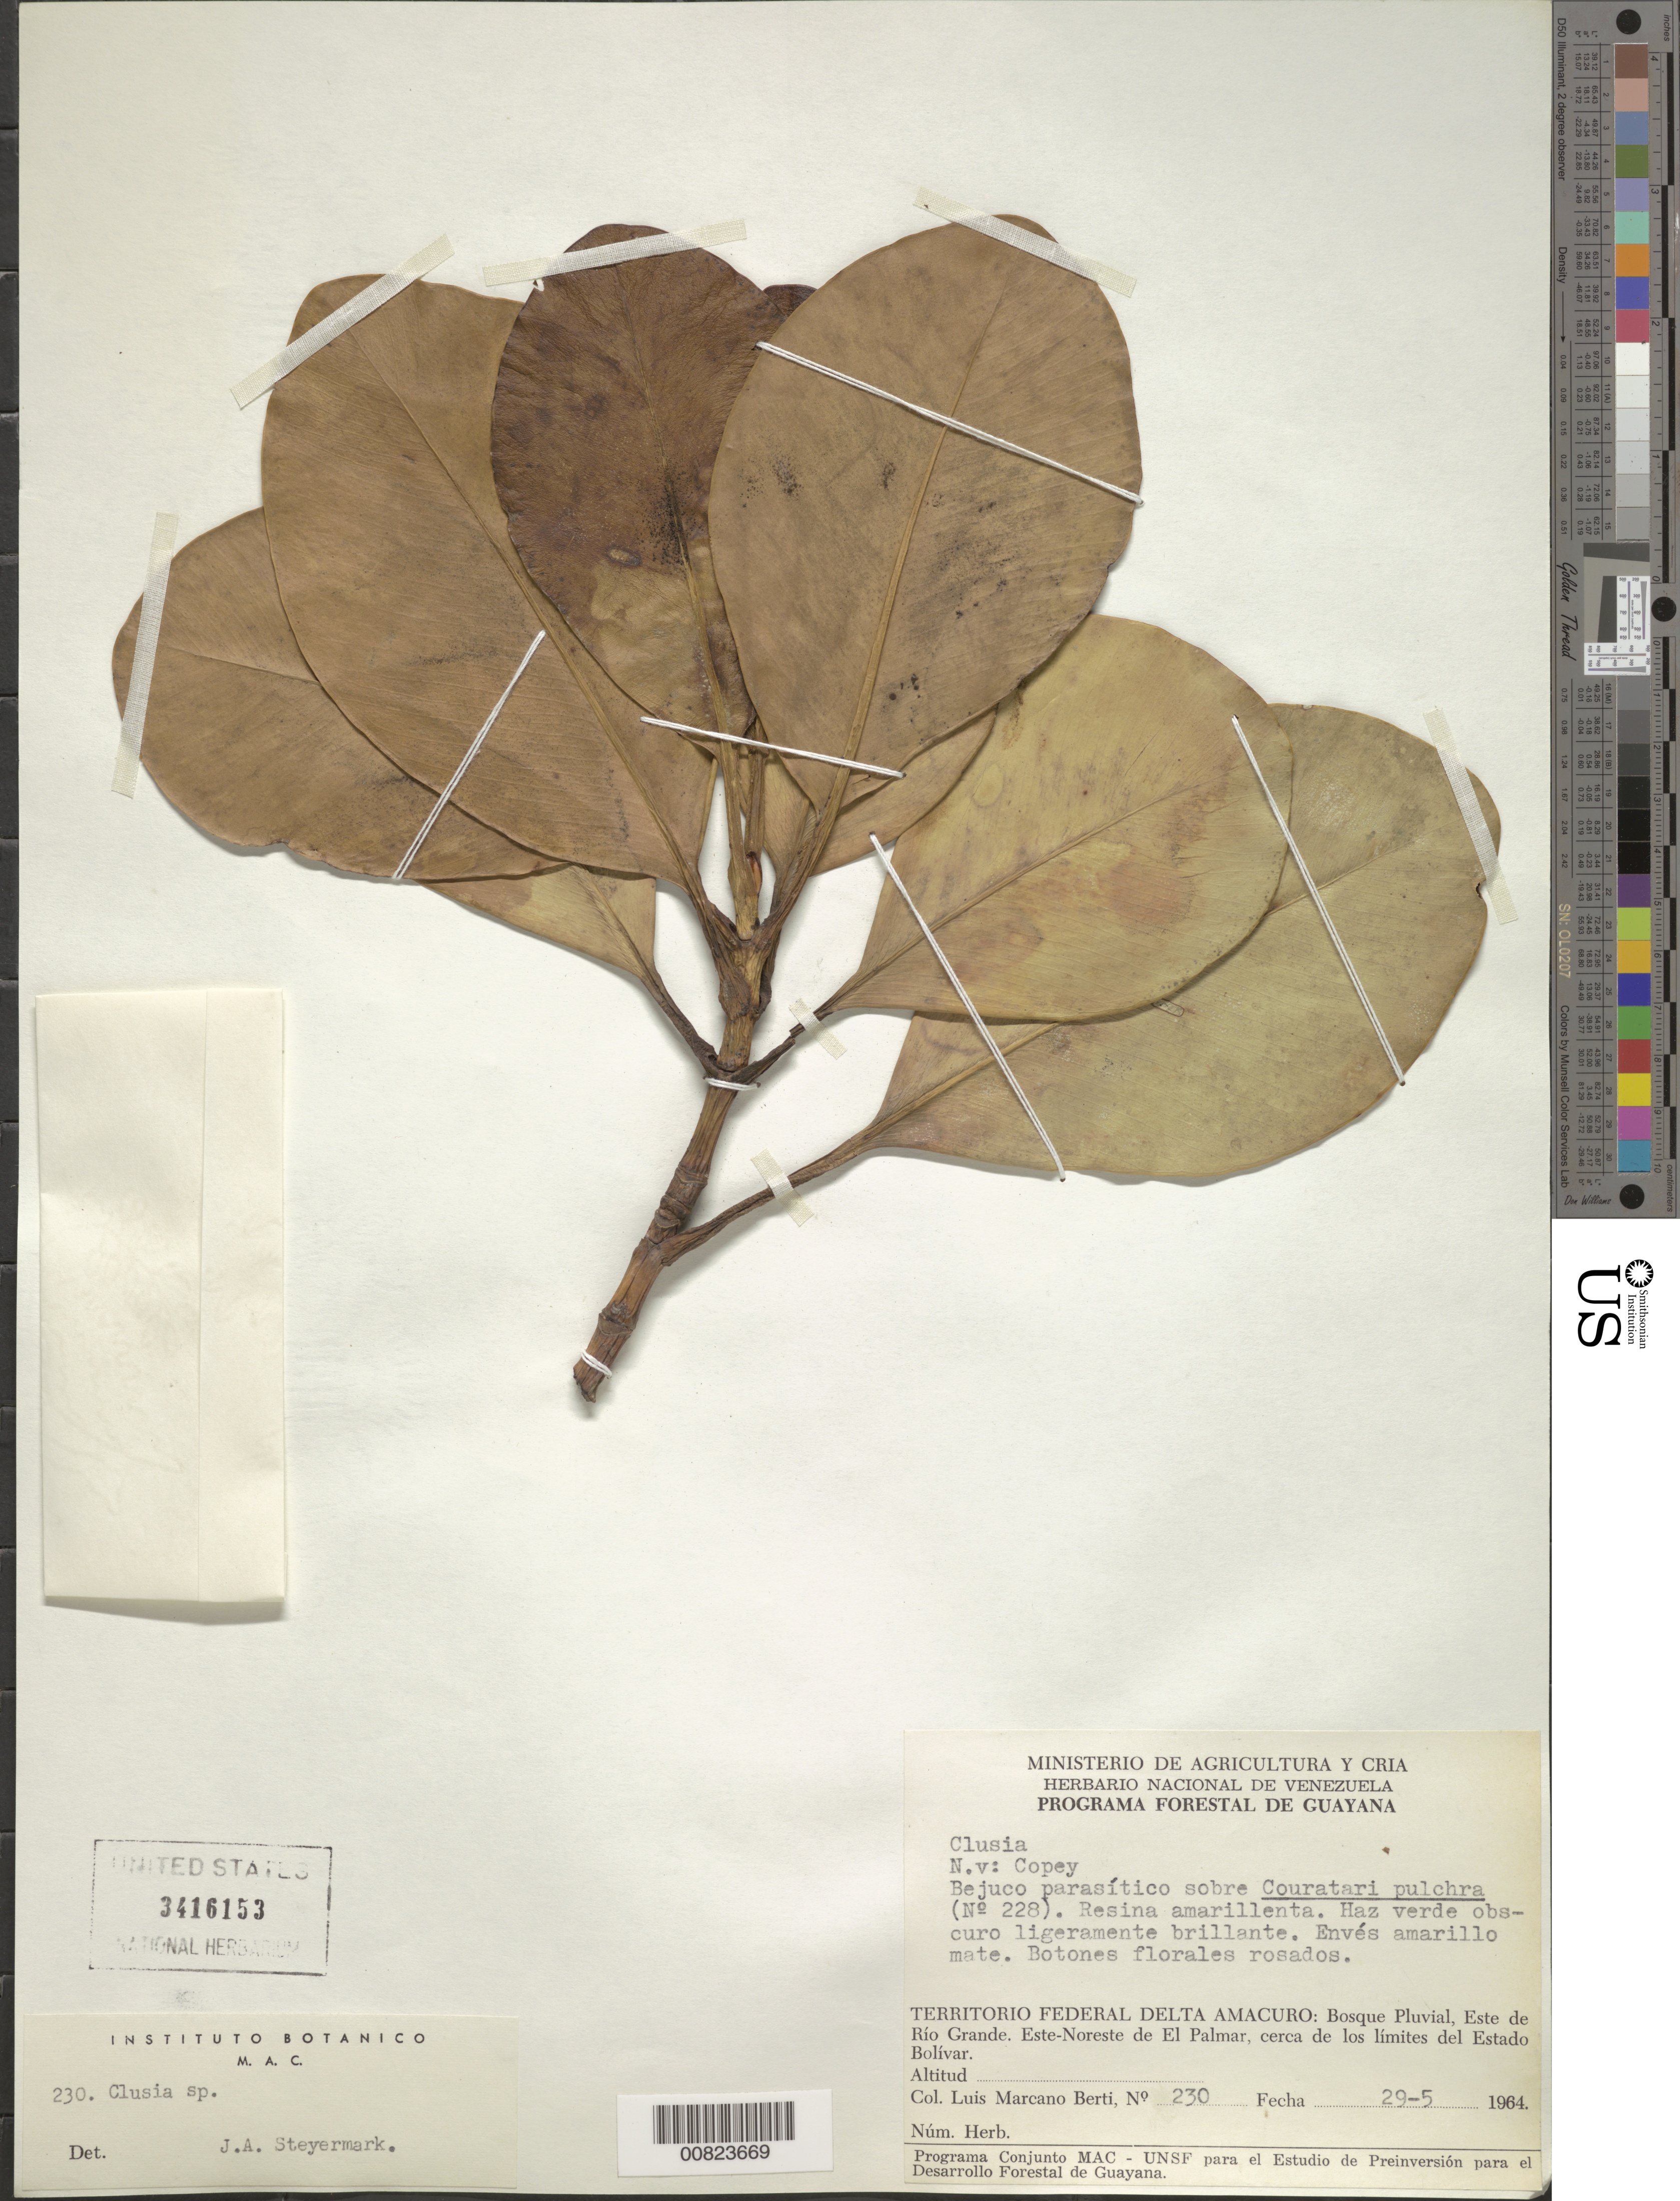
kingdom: Plantae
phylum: Tracheophyta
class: Magnoliopsida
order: Malpighiales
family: Clusiaceae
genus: Clusia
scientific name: Clusia sp.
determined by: Steyermark, Julian A., (VEN)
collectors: L. Marcano-Berti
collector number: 230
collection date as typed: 29-May-64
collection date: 1964-05-29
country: Venezuela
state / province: Delta Amacuro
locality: Este de Río Grande, ENE de El Palmar, cerca de los limites del Estado Bolívar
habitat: Bosque pluvial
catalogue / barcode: US 3416153